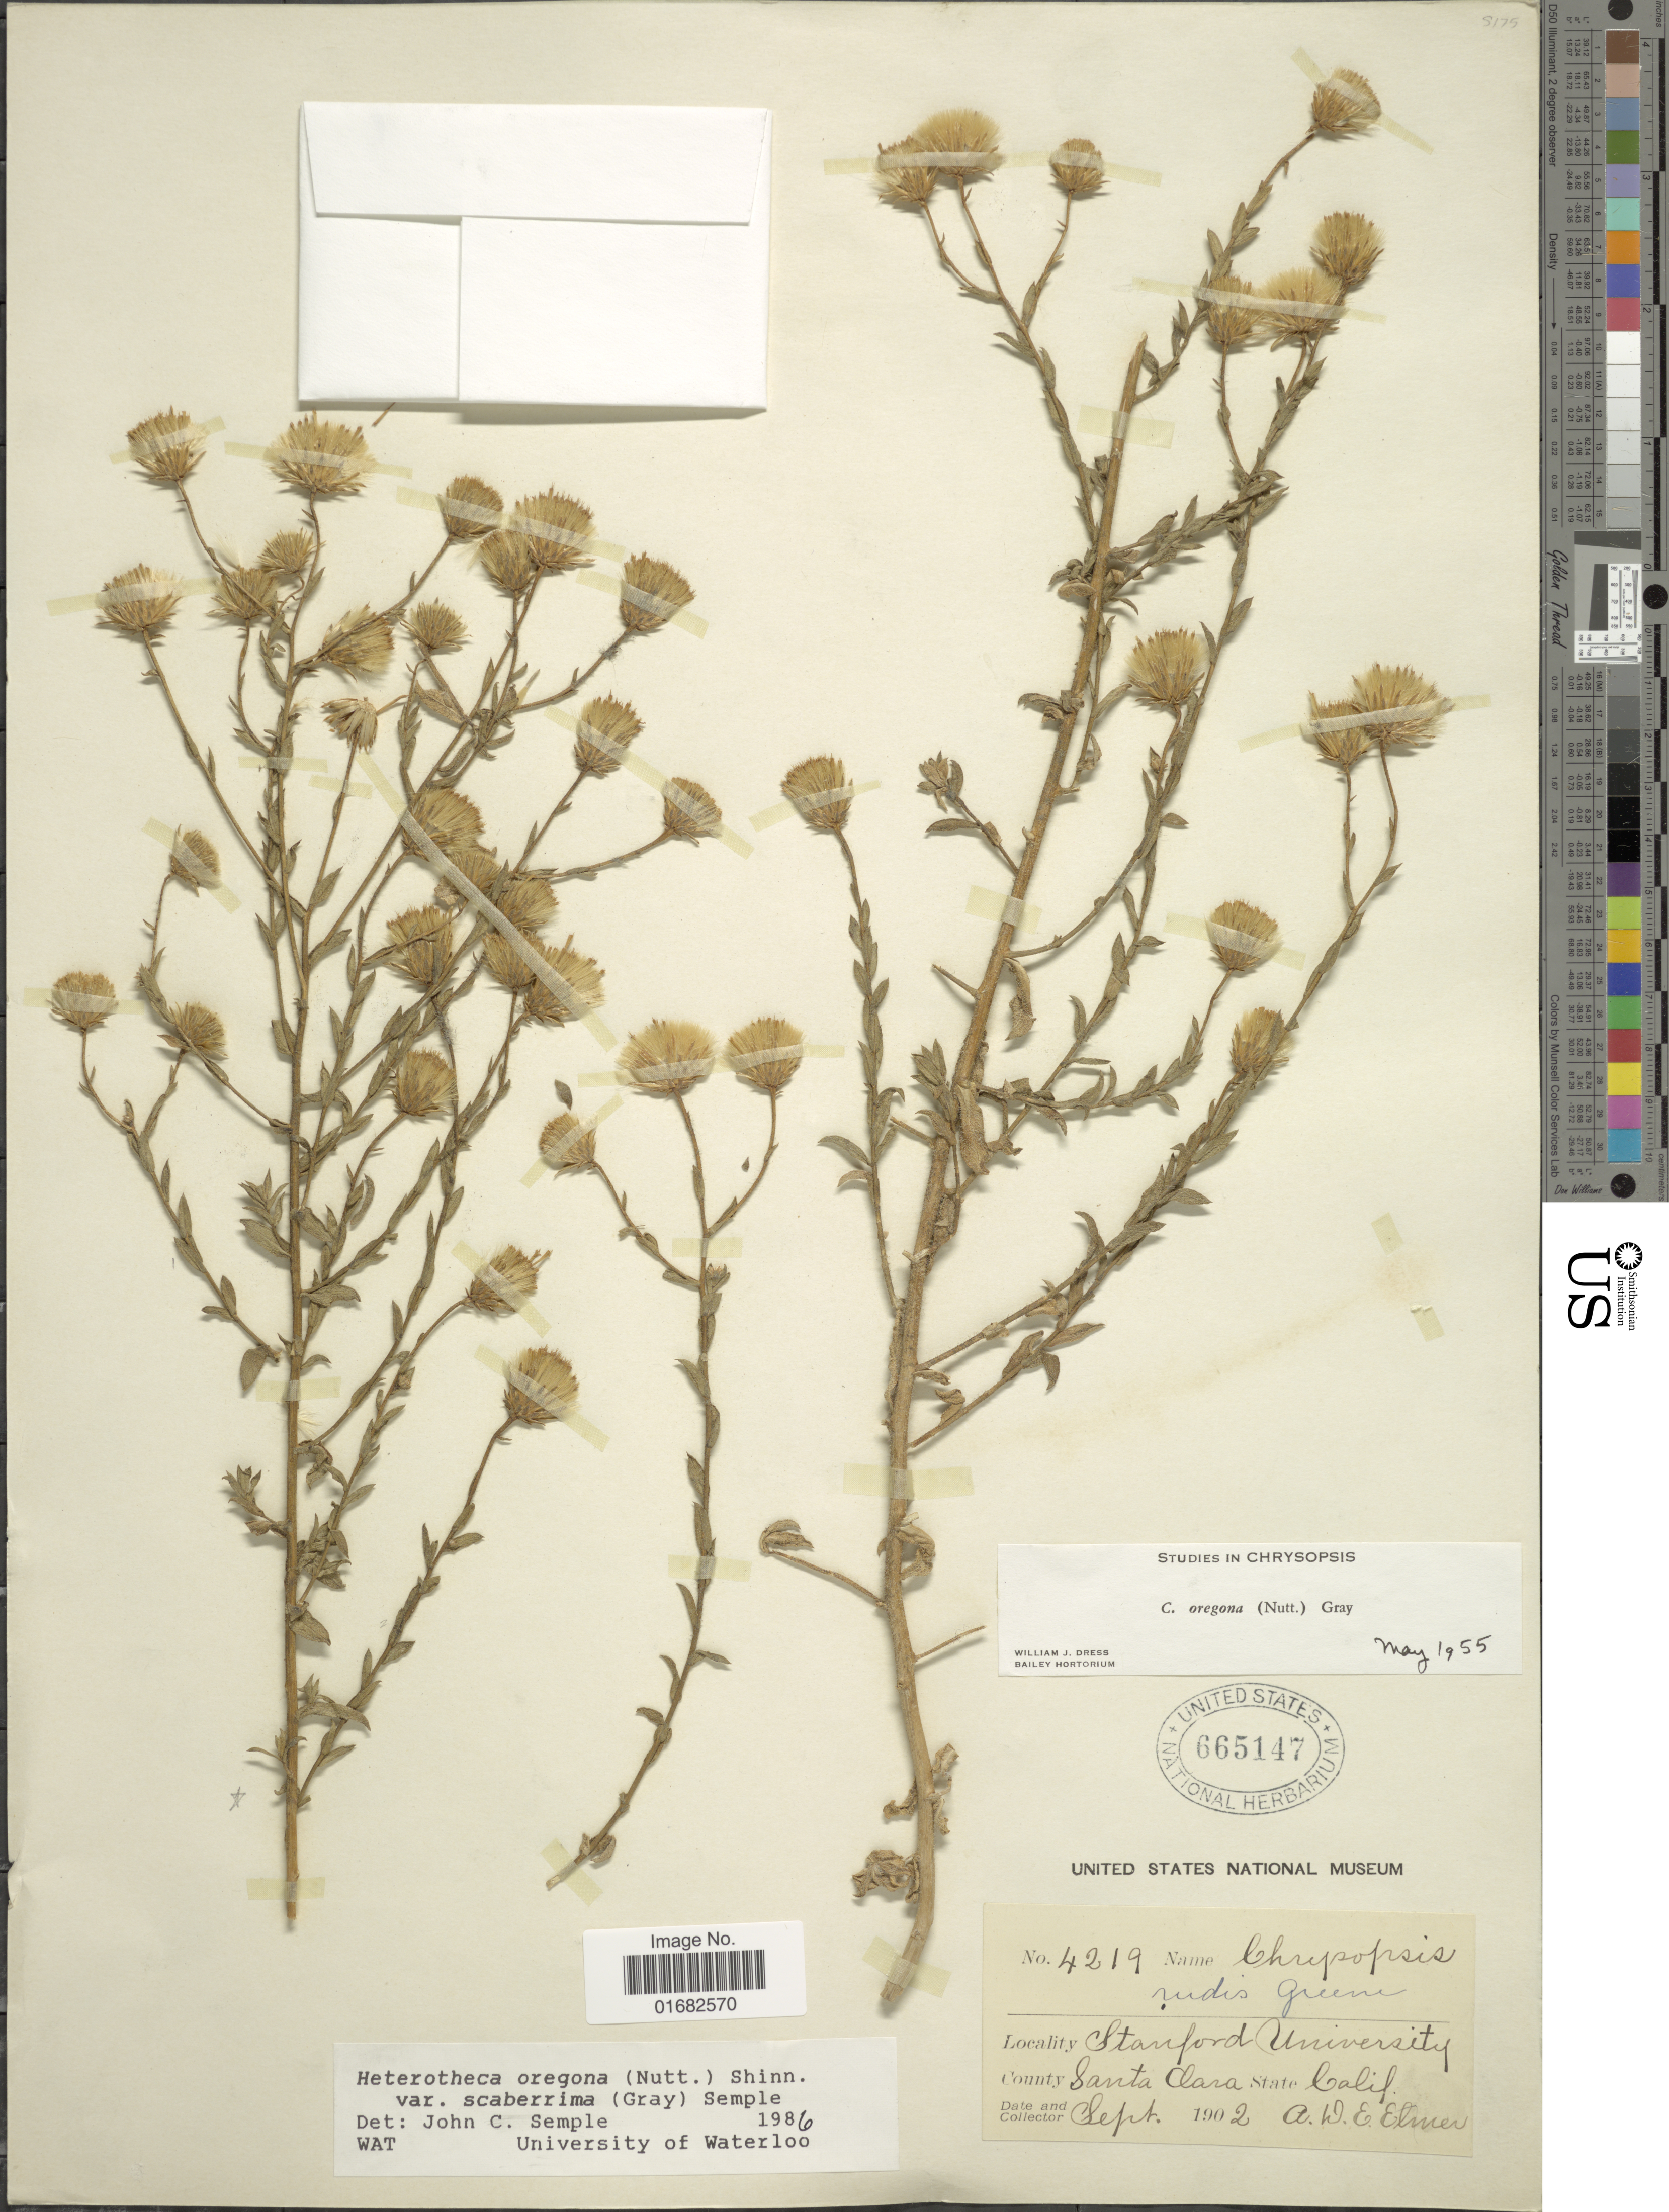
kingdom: Plantae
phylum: Tracheophyta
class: Magnoliopsida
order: Asterales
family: Asteraceae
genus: Heterotheca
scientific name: Heterotheca oregona var. scaberrima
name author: (A. Gray) Semple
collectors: A. D. E. Elmer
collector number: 4219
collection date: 1902-09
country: United States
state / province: California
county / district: Santa Clara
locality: Stanford University. County Santa Clara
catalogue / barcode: US 665147